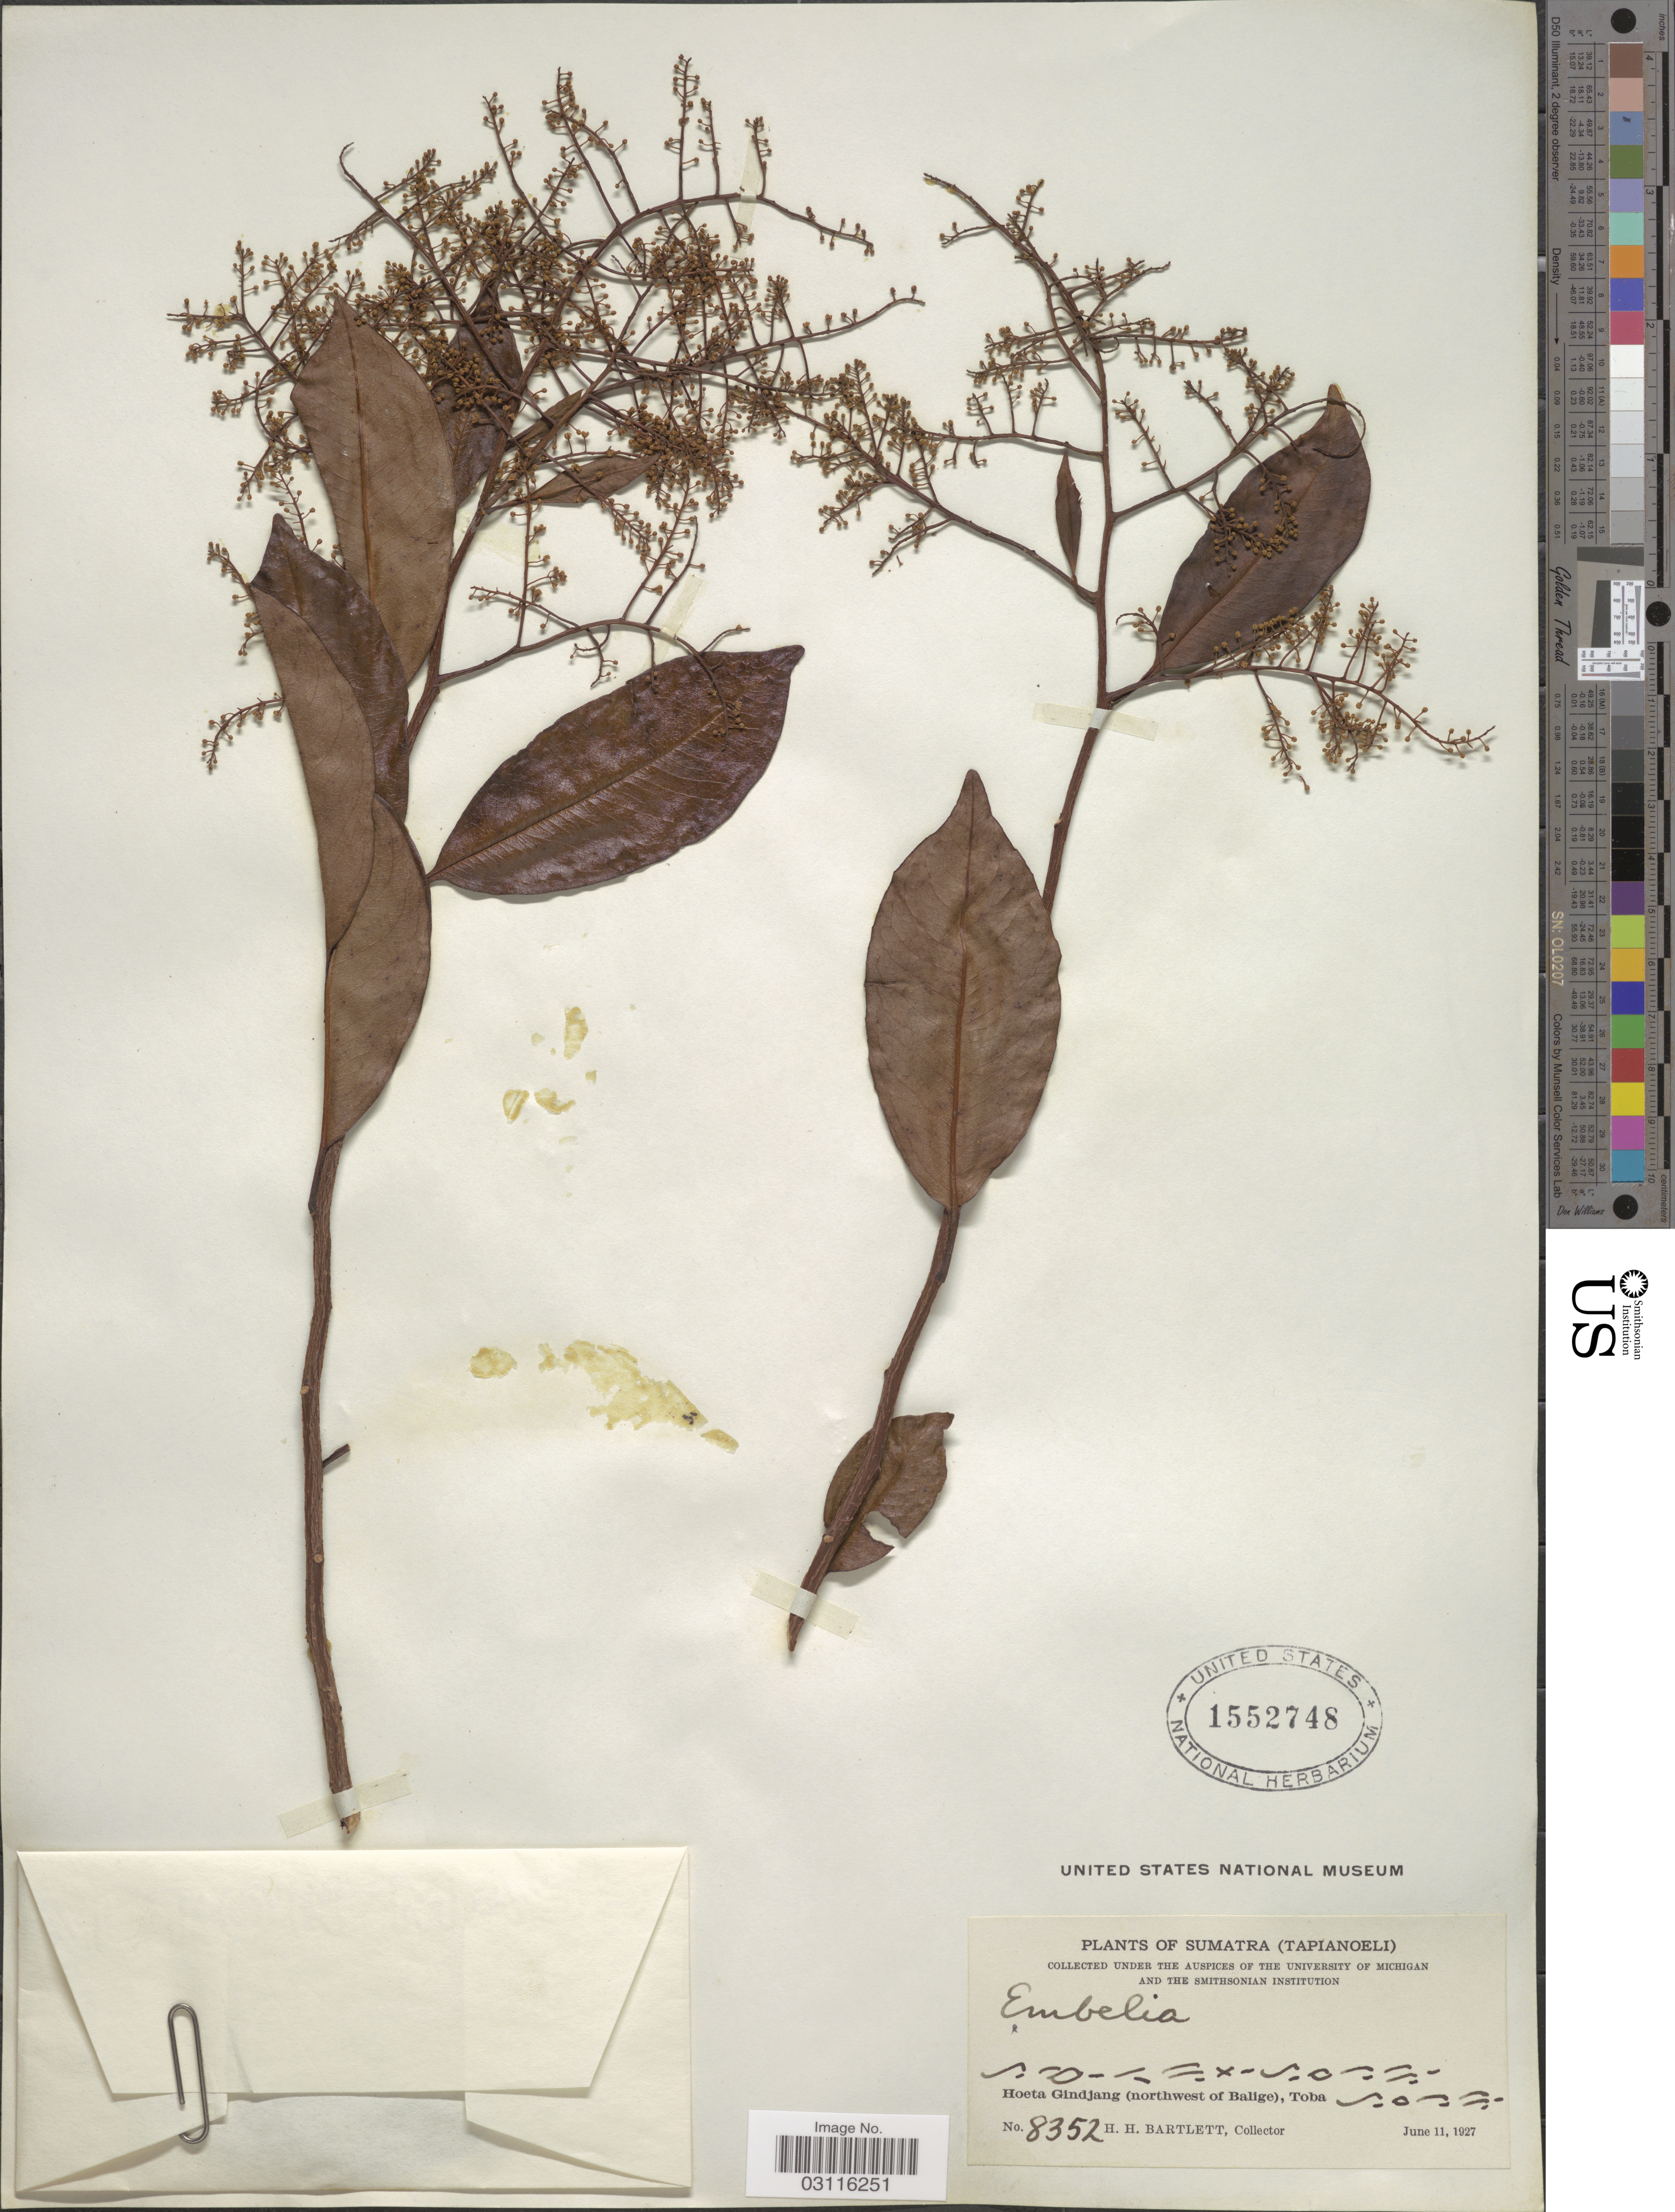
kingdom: Plantae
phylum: Tracheophyta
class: Magnoliopsida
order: Ericales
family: Primulaceae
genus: Embelia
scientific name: Embelia sp.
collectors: H. H. Bartlett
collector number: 8352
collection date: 1927-06-11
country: Indonesia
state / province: Sumatra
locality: Tapianoeli. Hoeta Gindjang (northwest of Balige), Toba.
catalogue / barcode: US 1552748